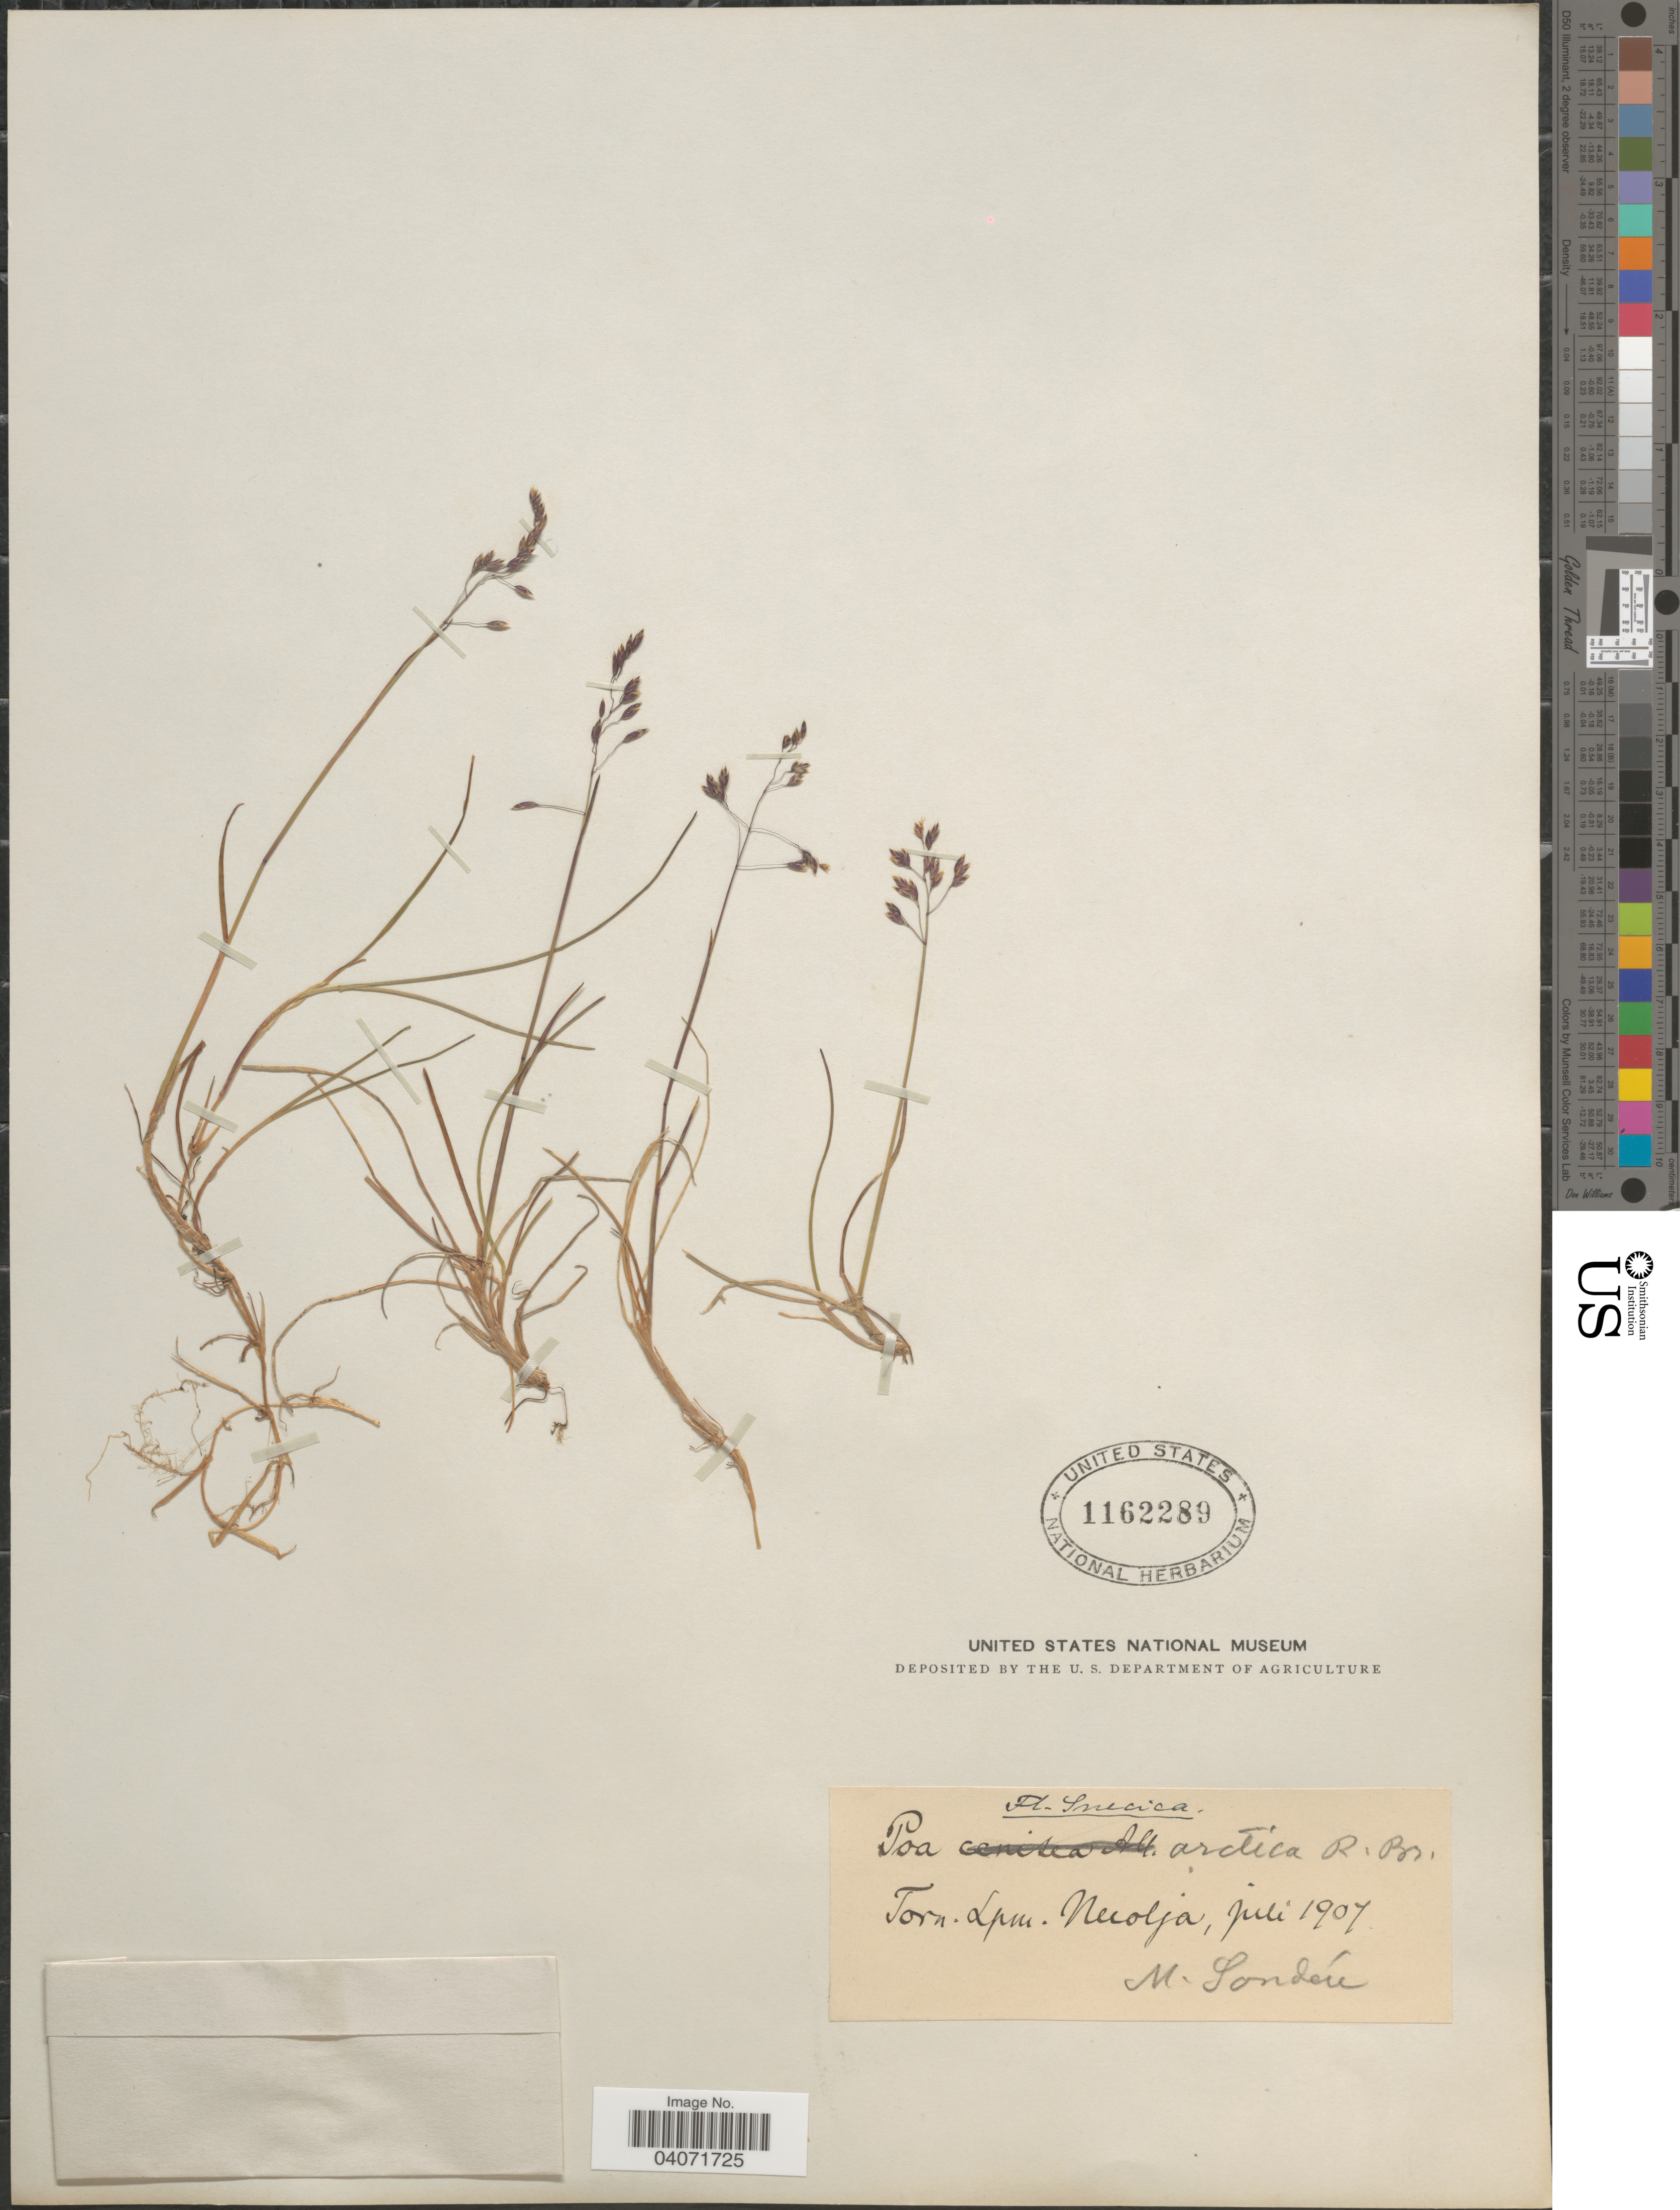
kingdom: Plantae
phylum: Tracheophyta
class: Liliopsida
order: Poales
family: Poaceae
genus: Poa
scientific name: Poa arctica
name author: R. Br.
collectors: M. Sondén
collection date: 1907-07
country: Sweden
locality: Suecica. Torn. Lpm. Nuolja.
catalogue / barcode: US 1162289